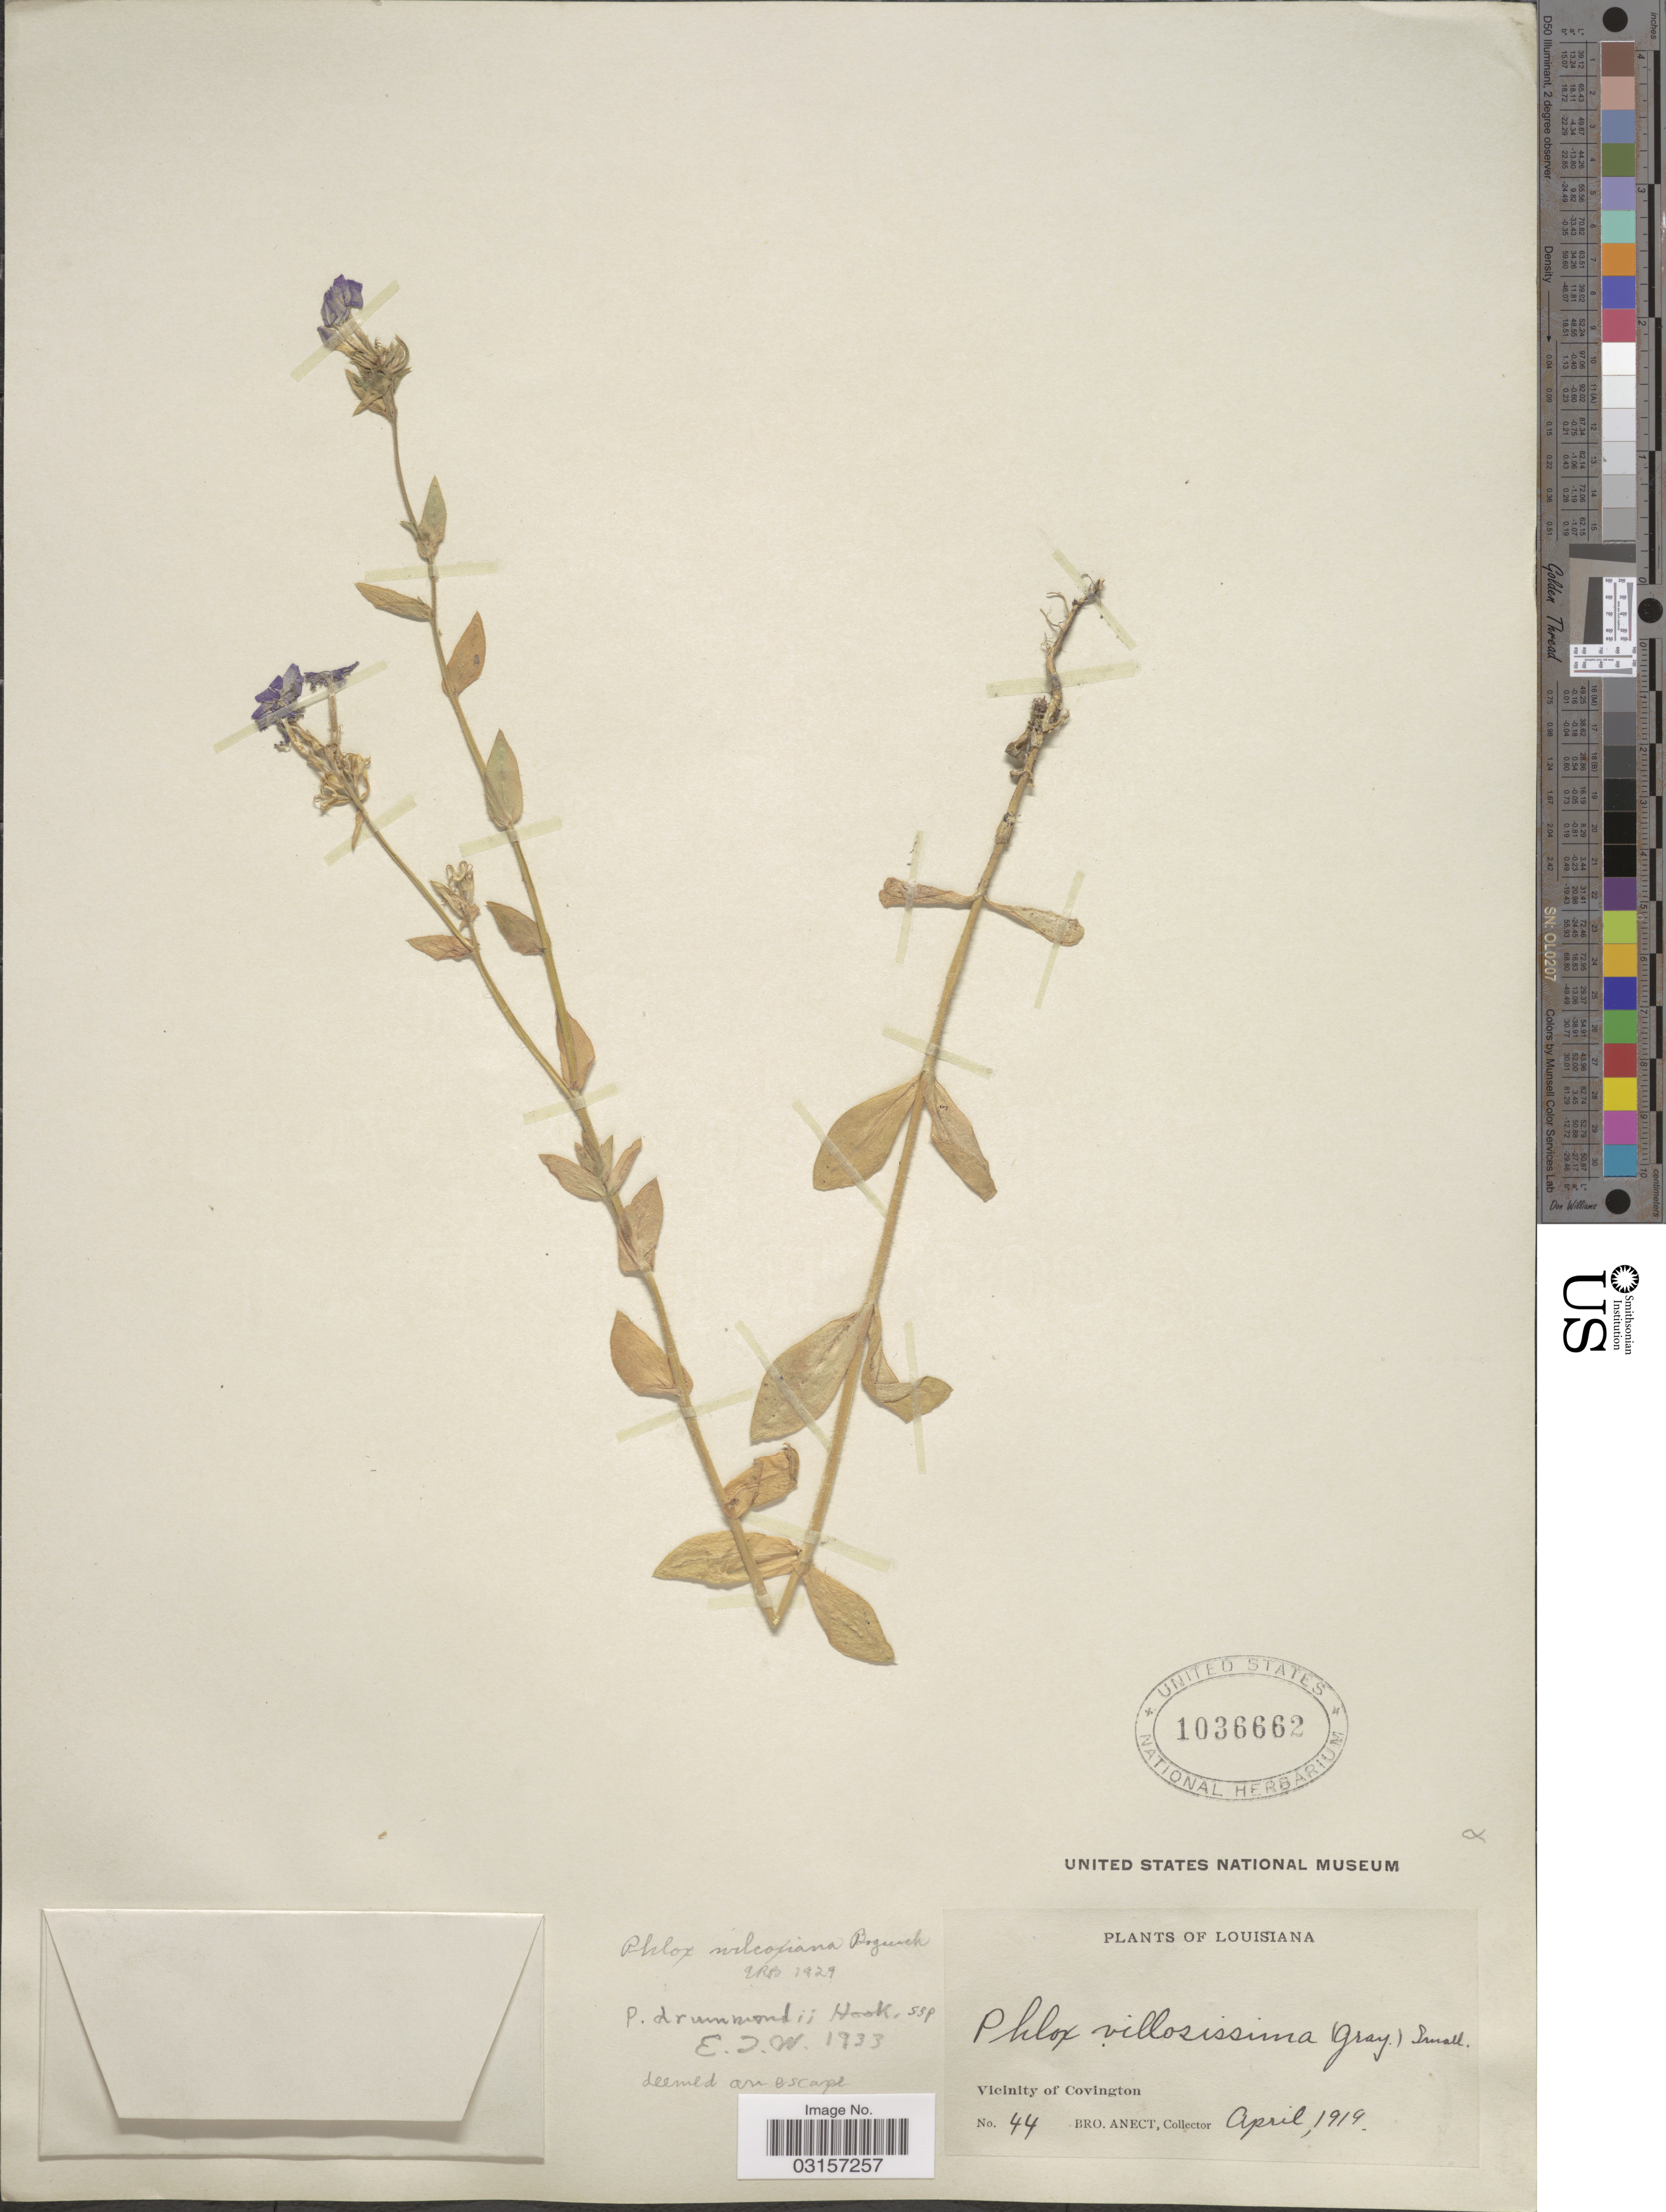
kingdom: Plantae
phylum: Tracheophyta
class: Magnoliopsida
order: Ericales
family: Polemoniaceae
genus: Phlox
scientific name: Phlox drummondii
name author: Hook.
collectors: B. Anect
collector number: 44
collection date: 1919-04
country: United States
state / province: Louisiana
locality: Vicinity of Covington.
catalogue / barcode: US 1036662